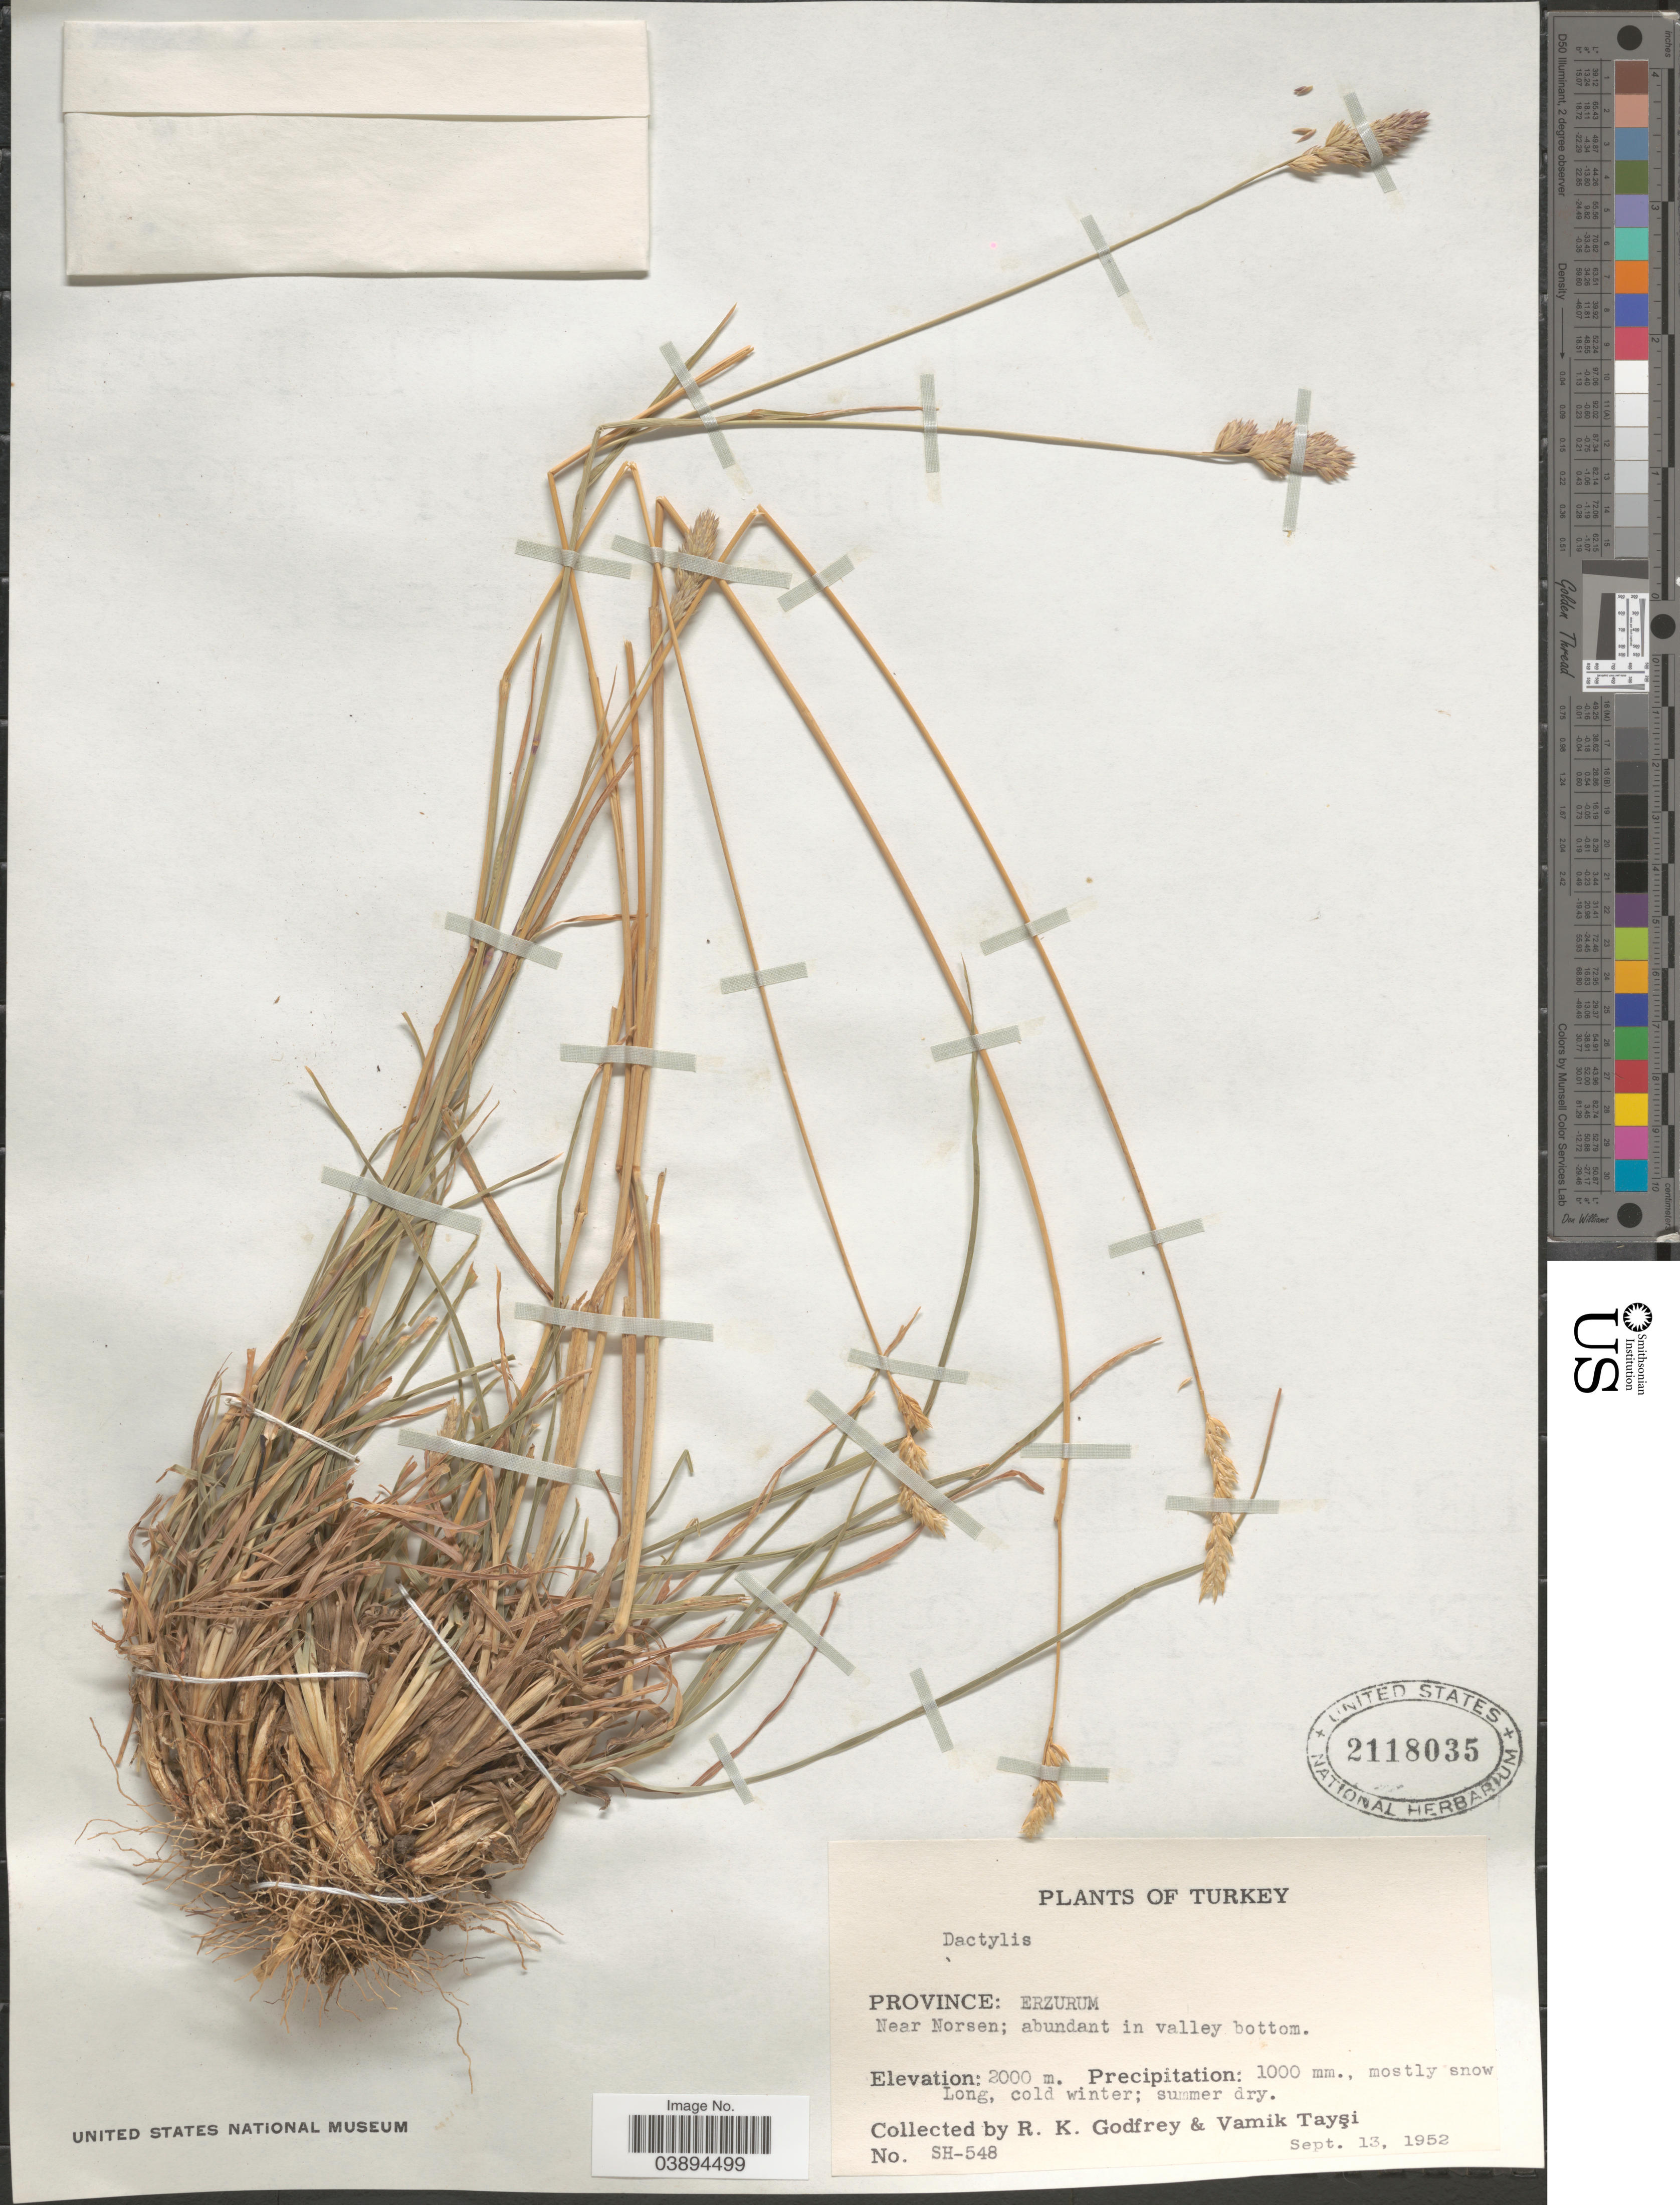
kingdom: Plantae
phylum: Tracheophyta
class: Liliopsida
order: Poales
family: Poaceae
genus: Dactylis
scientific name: Dactylis sp.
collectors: R. K. Godfrey & V. Taysi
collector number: SH-548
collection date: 1952-09-13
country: Turkey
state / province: Erzurum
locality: Near Norsen; abundant in valley bottom.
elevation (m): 2000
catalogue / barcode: US 2118035